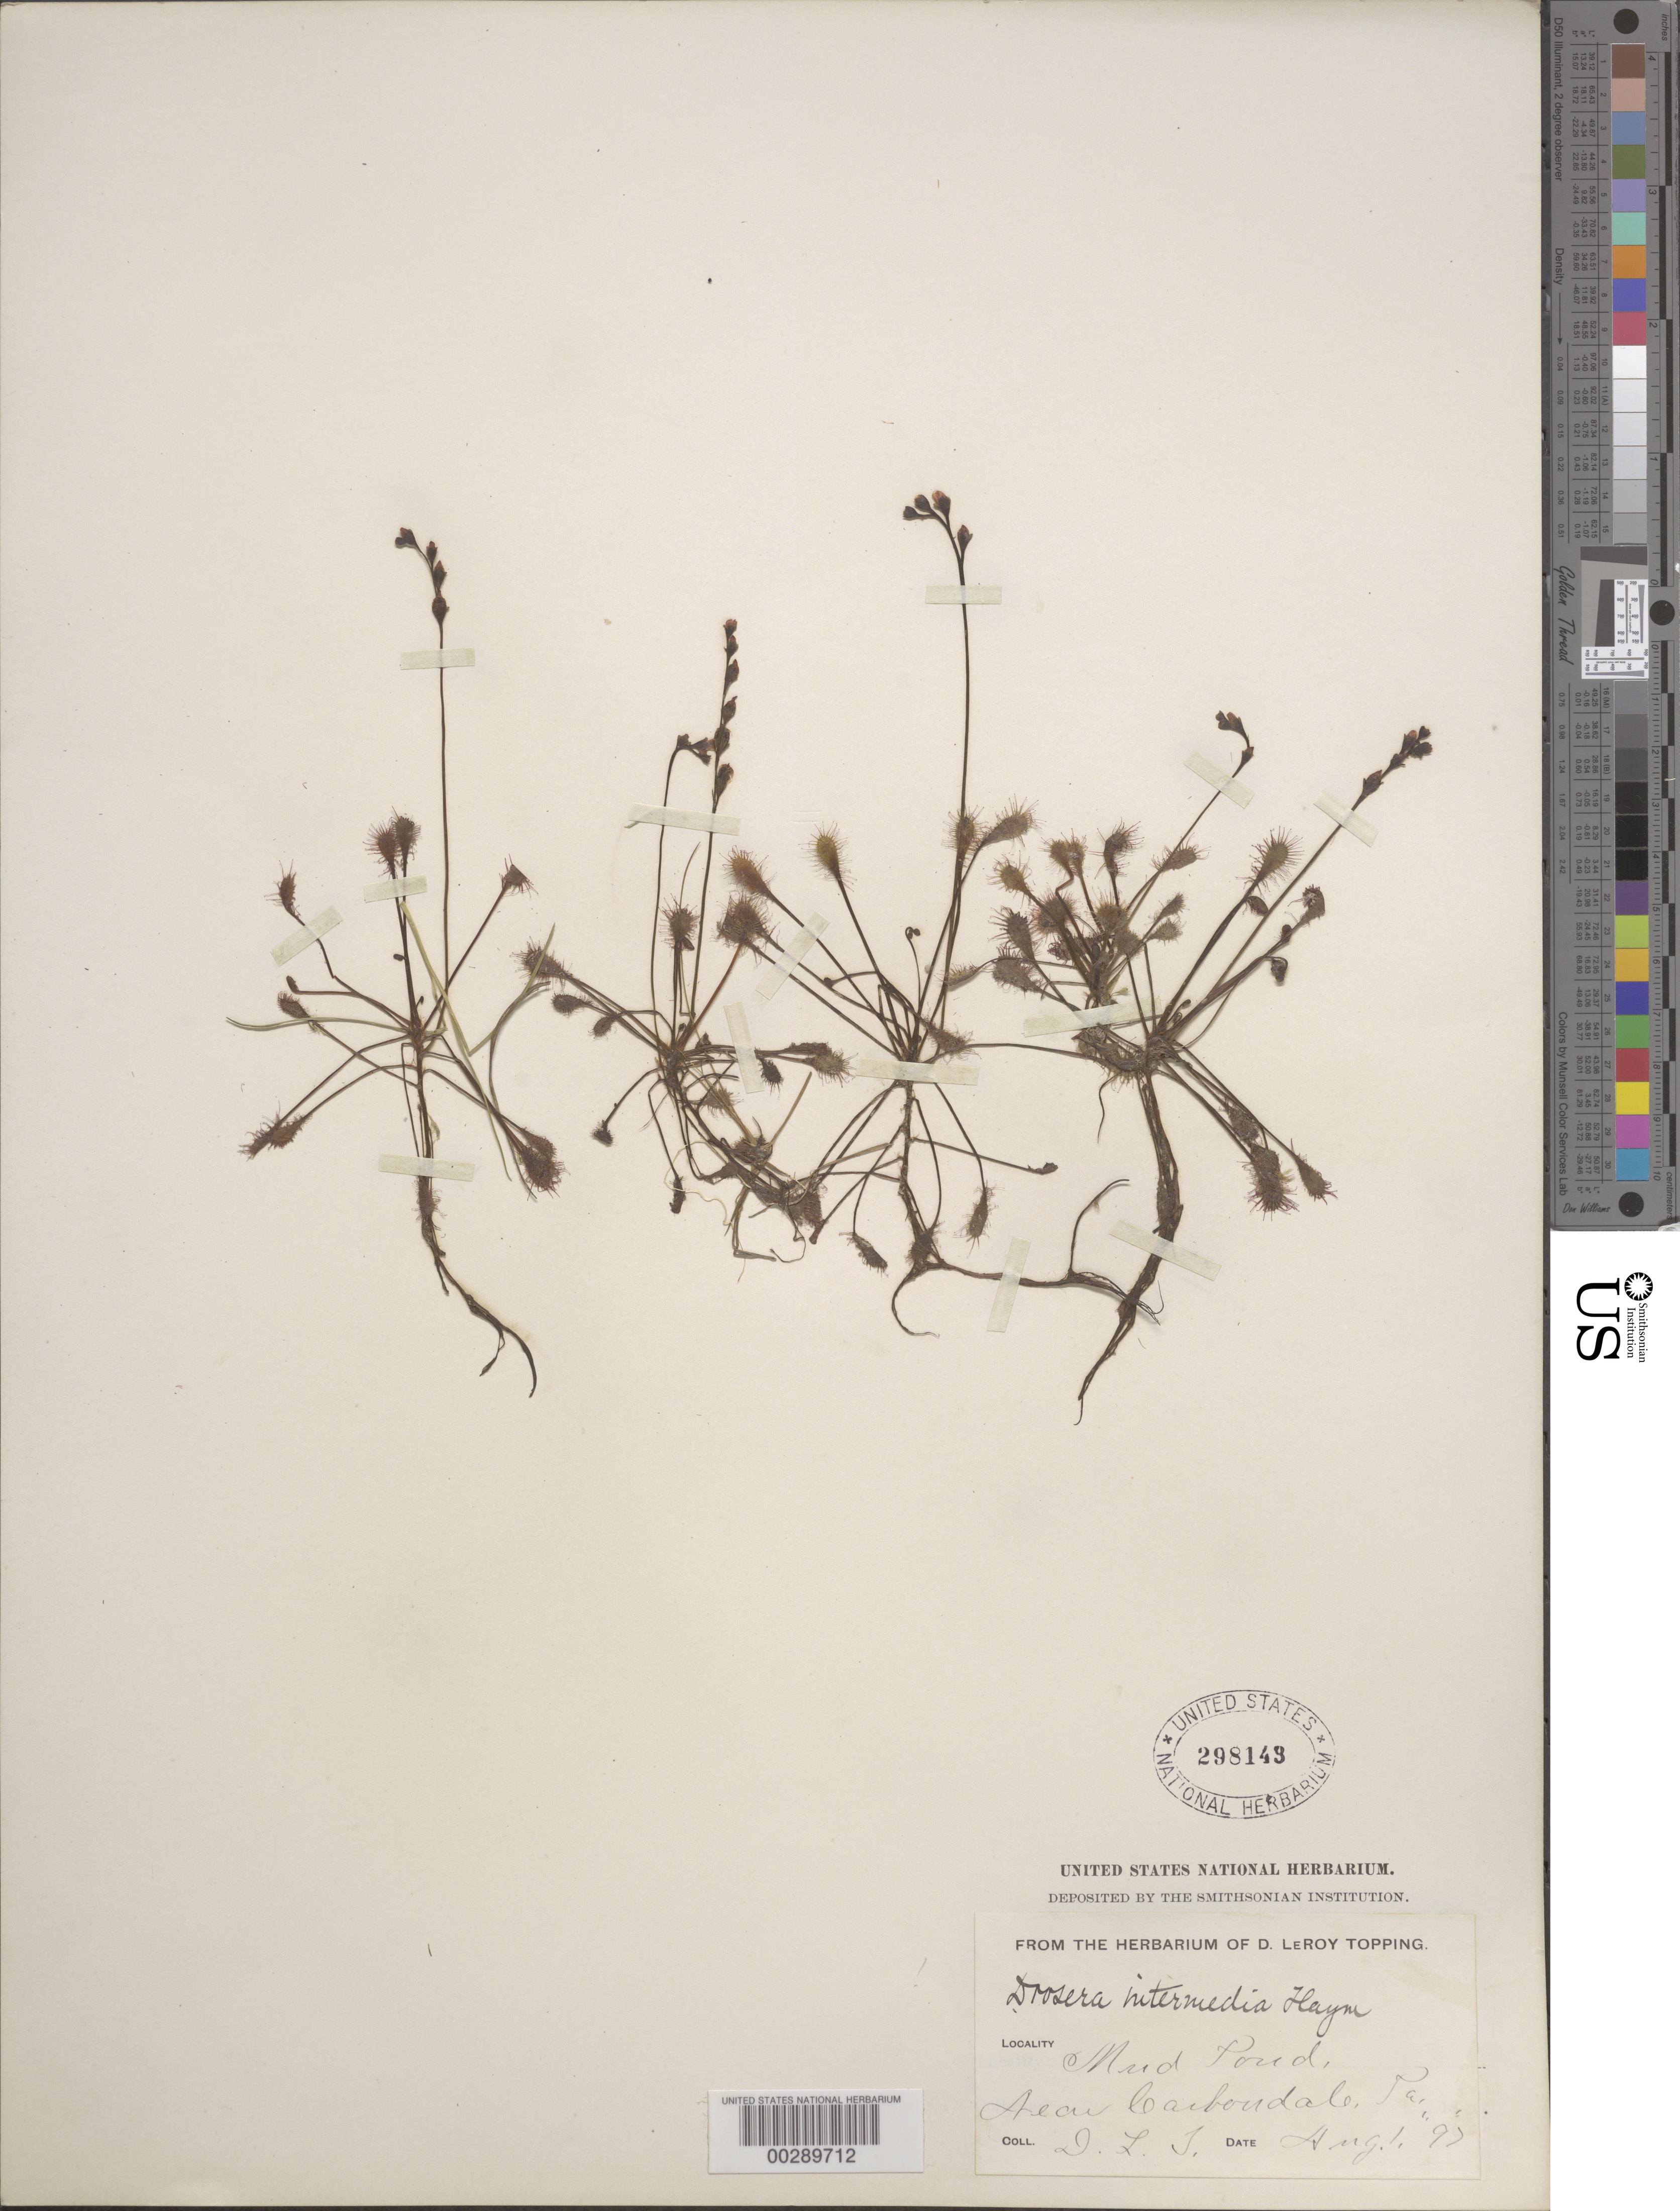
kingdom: Plantae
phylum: Tracheophyta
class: Magnoliopsida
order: Caryophyllales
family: Droseraceae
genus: Drosera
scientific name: Drosera intermedia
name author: Hayne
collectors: D. L. Topping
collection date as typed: Aug 1897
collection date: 1897-08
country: United States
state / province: Pennsylvania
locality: Near carbondale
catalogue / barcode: US 298143